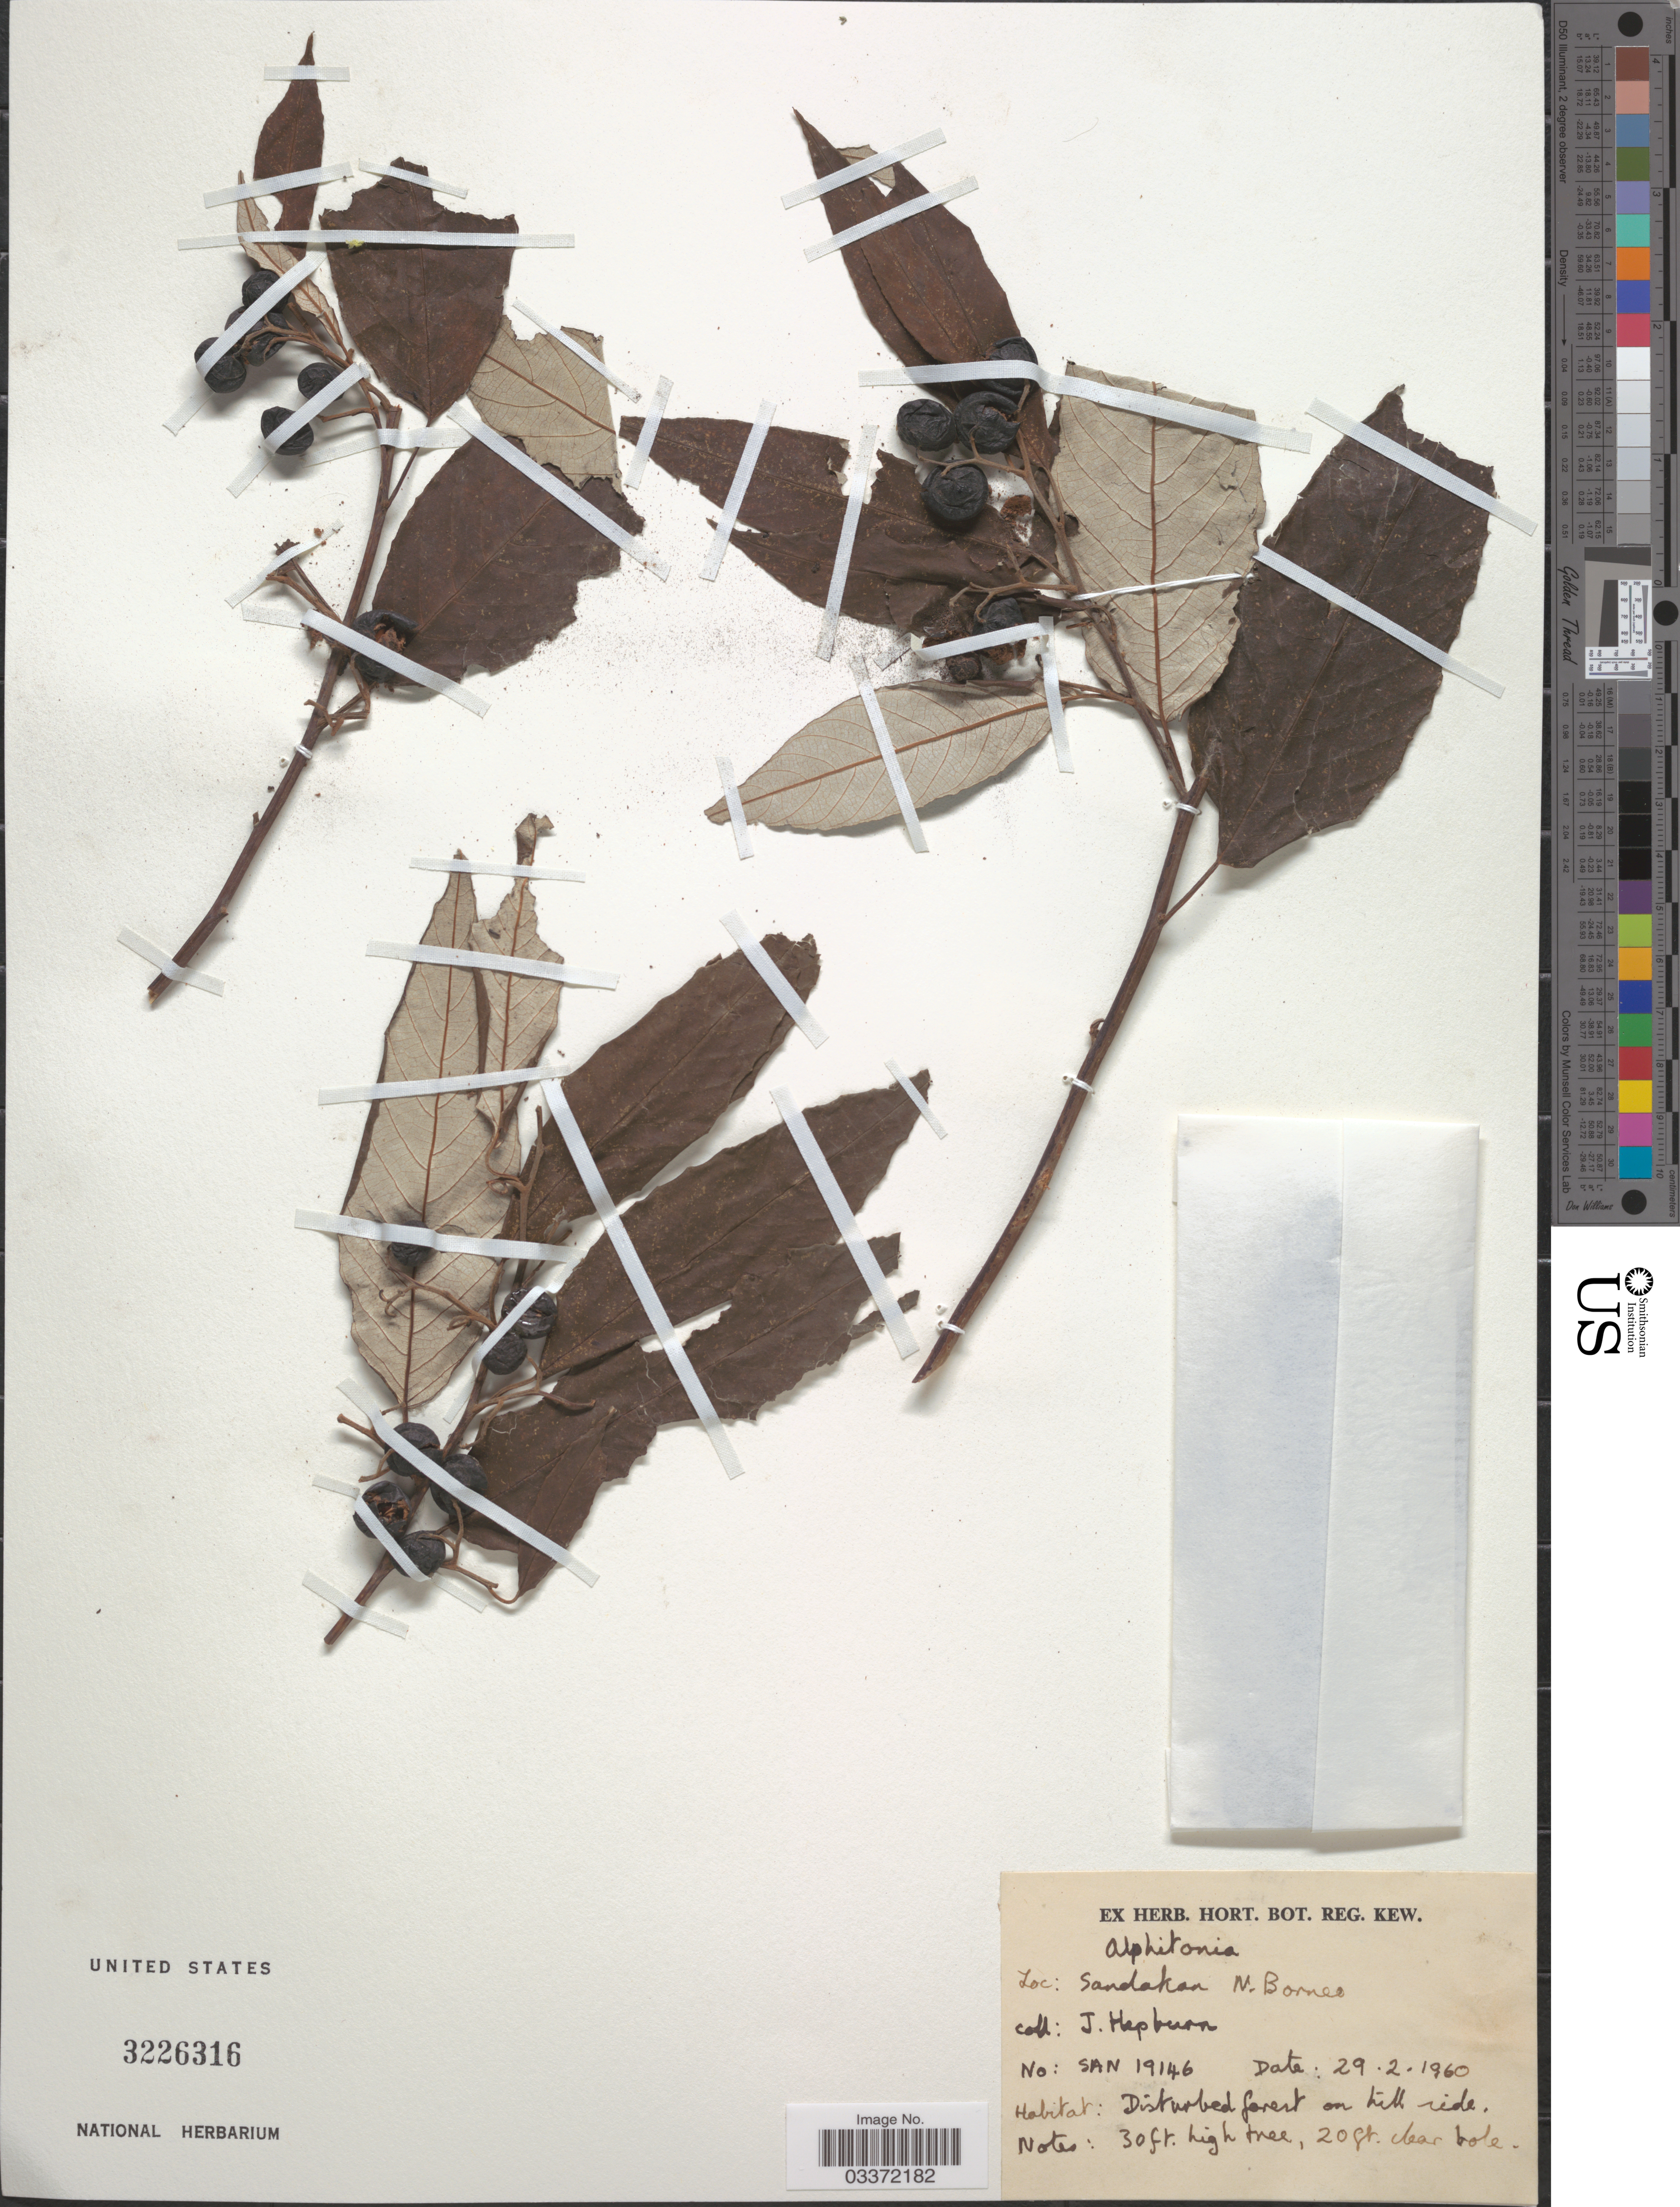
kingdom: Plantae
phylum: Tracheophyta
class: Magnoliopsida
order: Rosales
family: Rhamnaceae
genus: Alphitonia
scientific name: Alphitonia sp.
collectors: J. Hepburn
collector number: SAN19146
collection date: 1960-02-29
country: Malaysia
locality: Sandakan N. Borneo.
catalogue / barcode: US 3226316